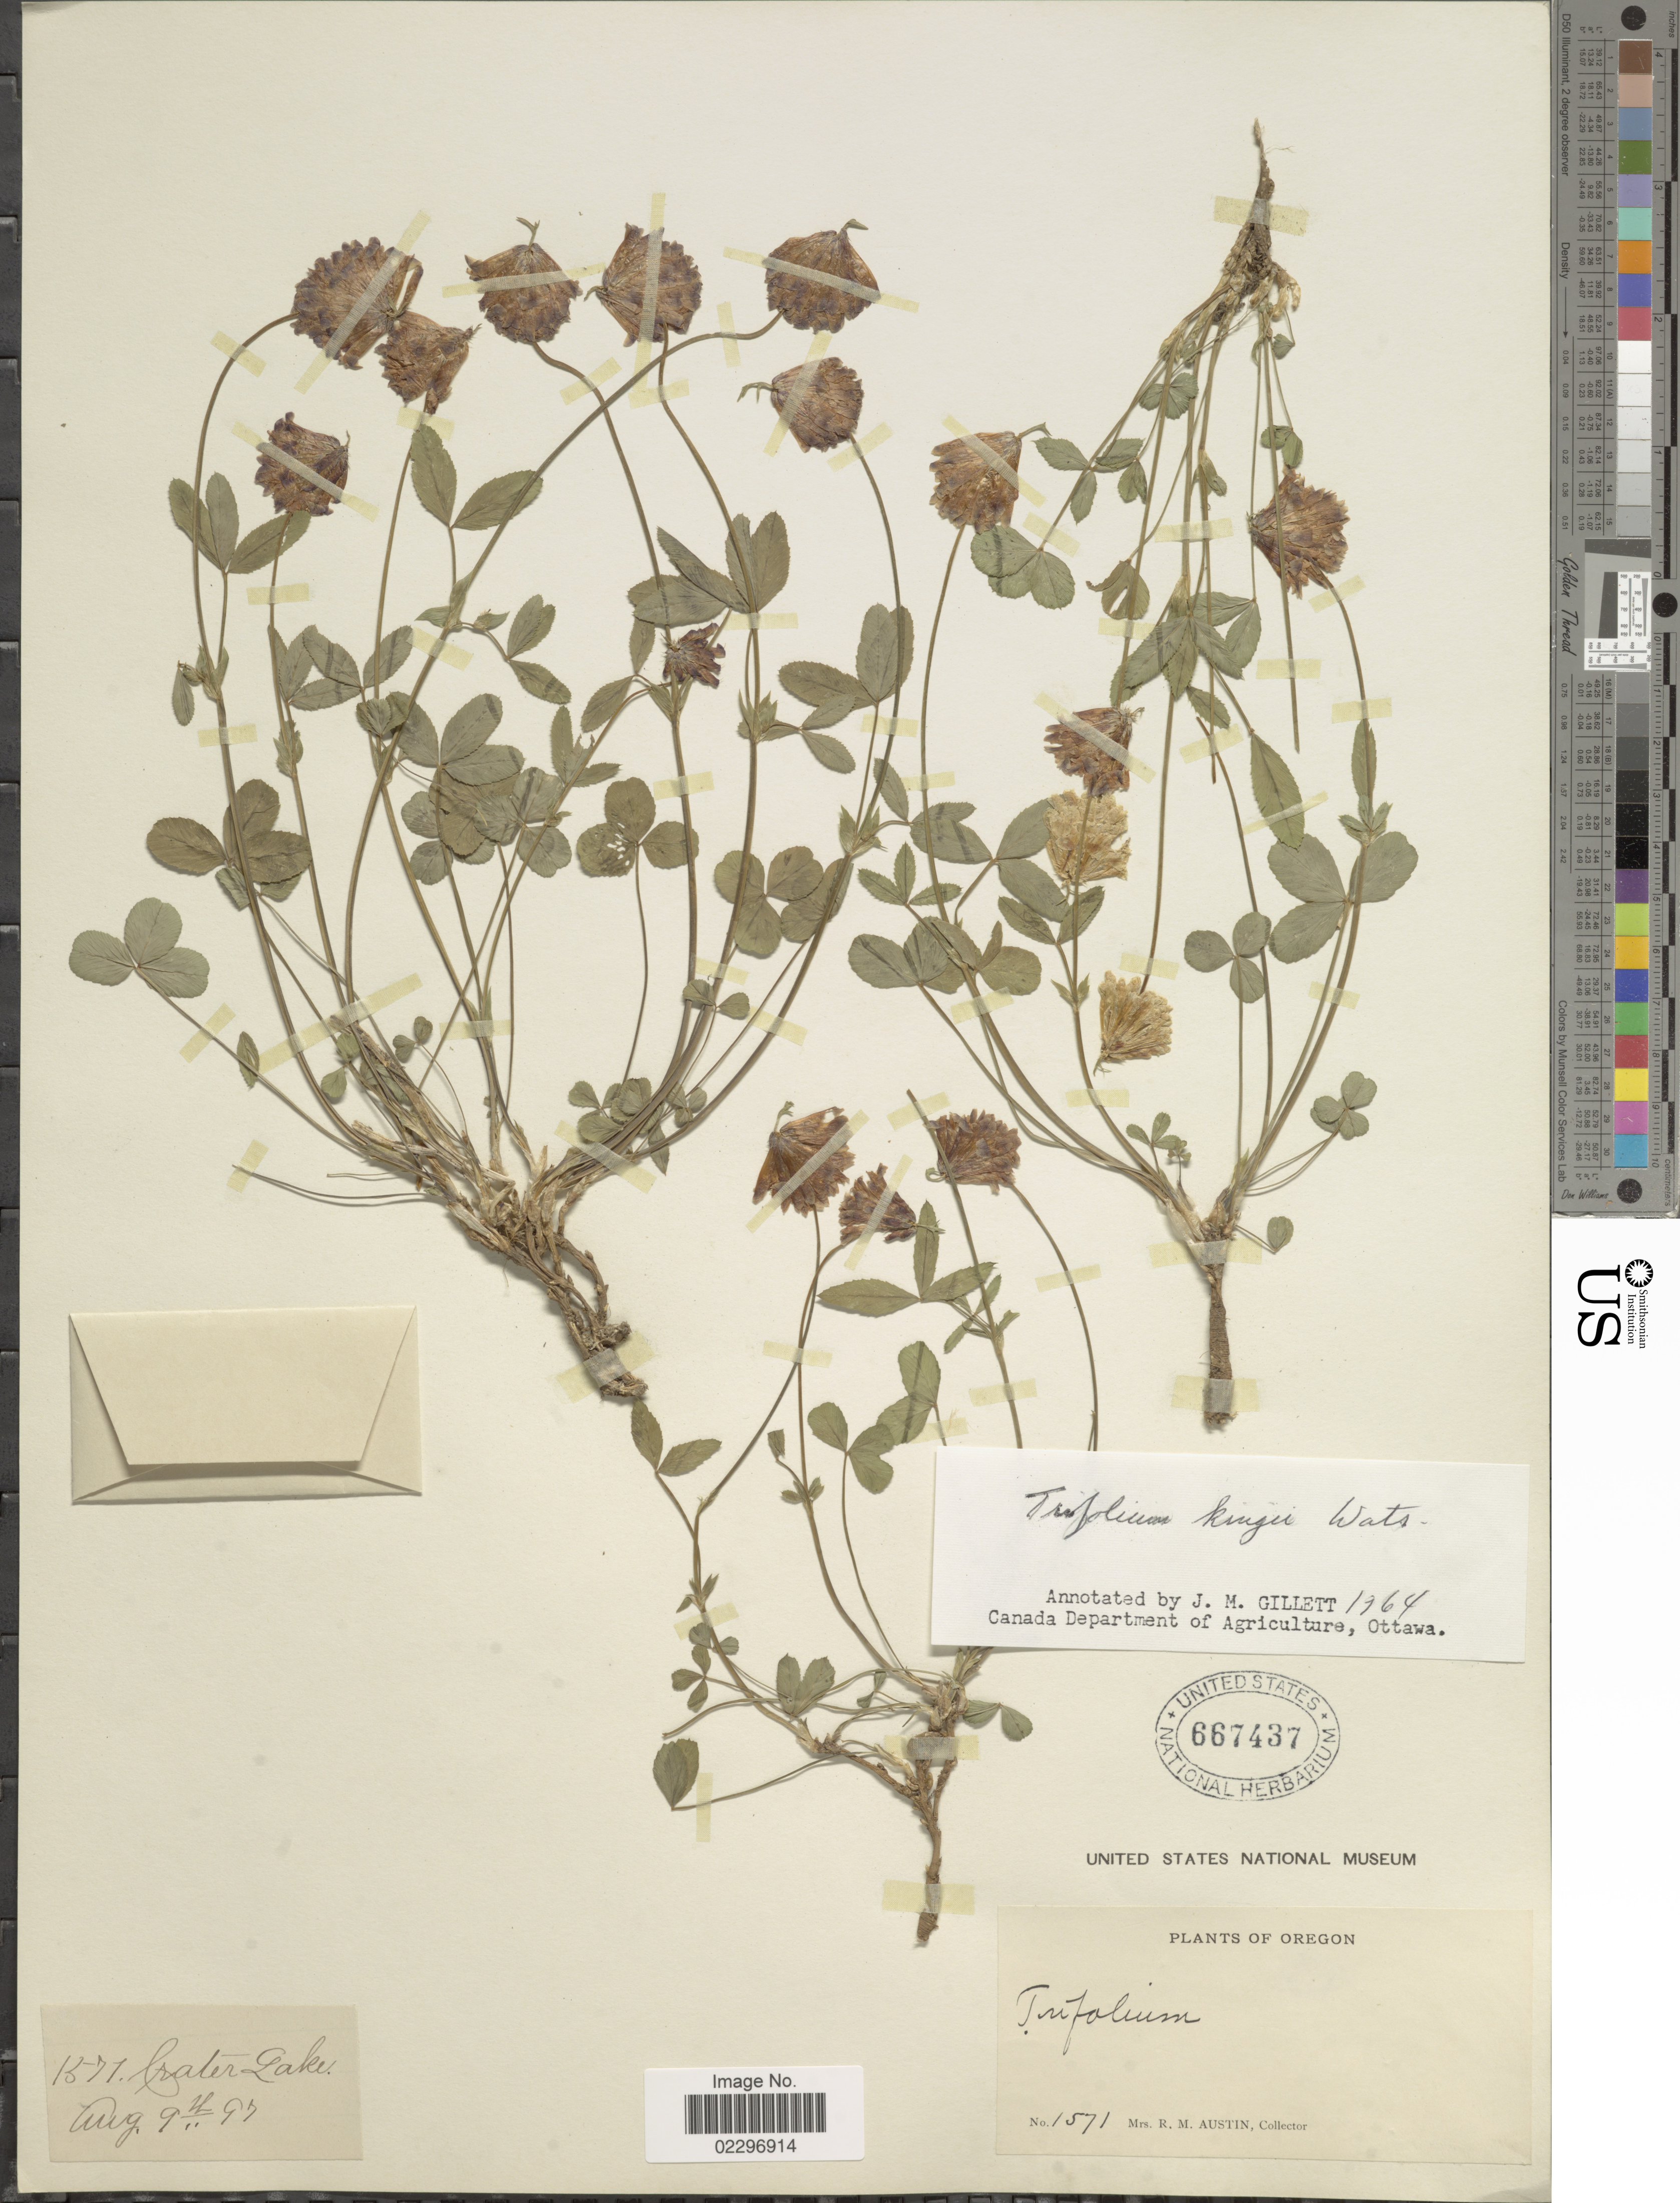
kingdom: Plantae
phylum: Tracheophyta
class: Magnoliopsida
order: Fabales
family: Fabaceae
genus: Trifolium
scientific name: Trifolium kingii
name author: S. Watson in C. King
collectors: R. Austin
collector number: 1571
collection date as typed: Transcribed d/m/y: 9/8/97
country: United States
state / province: Oregon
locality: Crater Lake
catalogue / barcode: US 667437